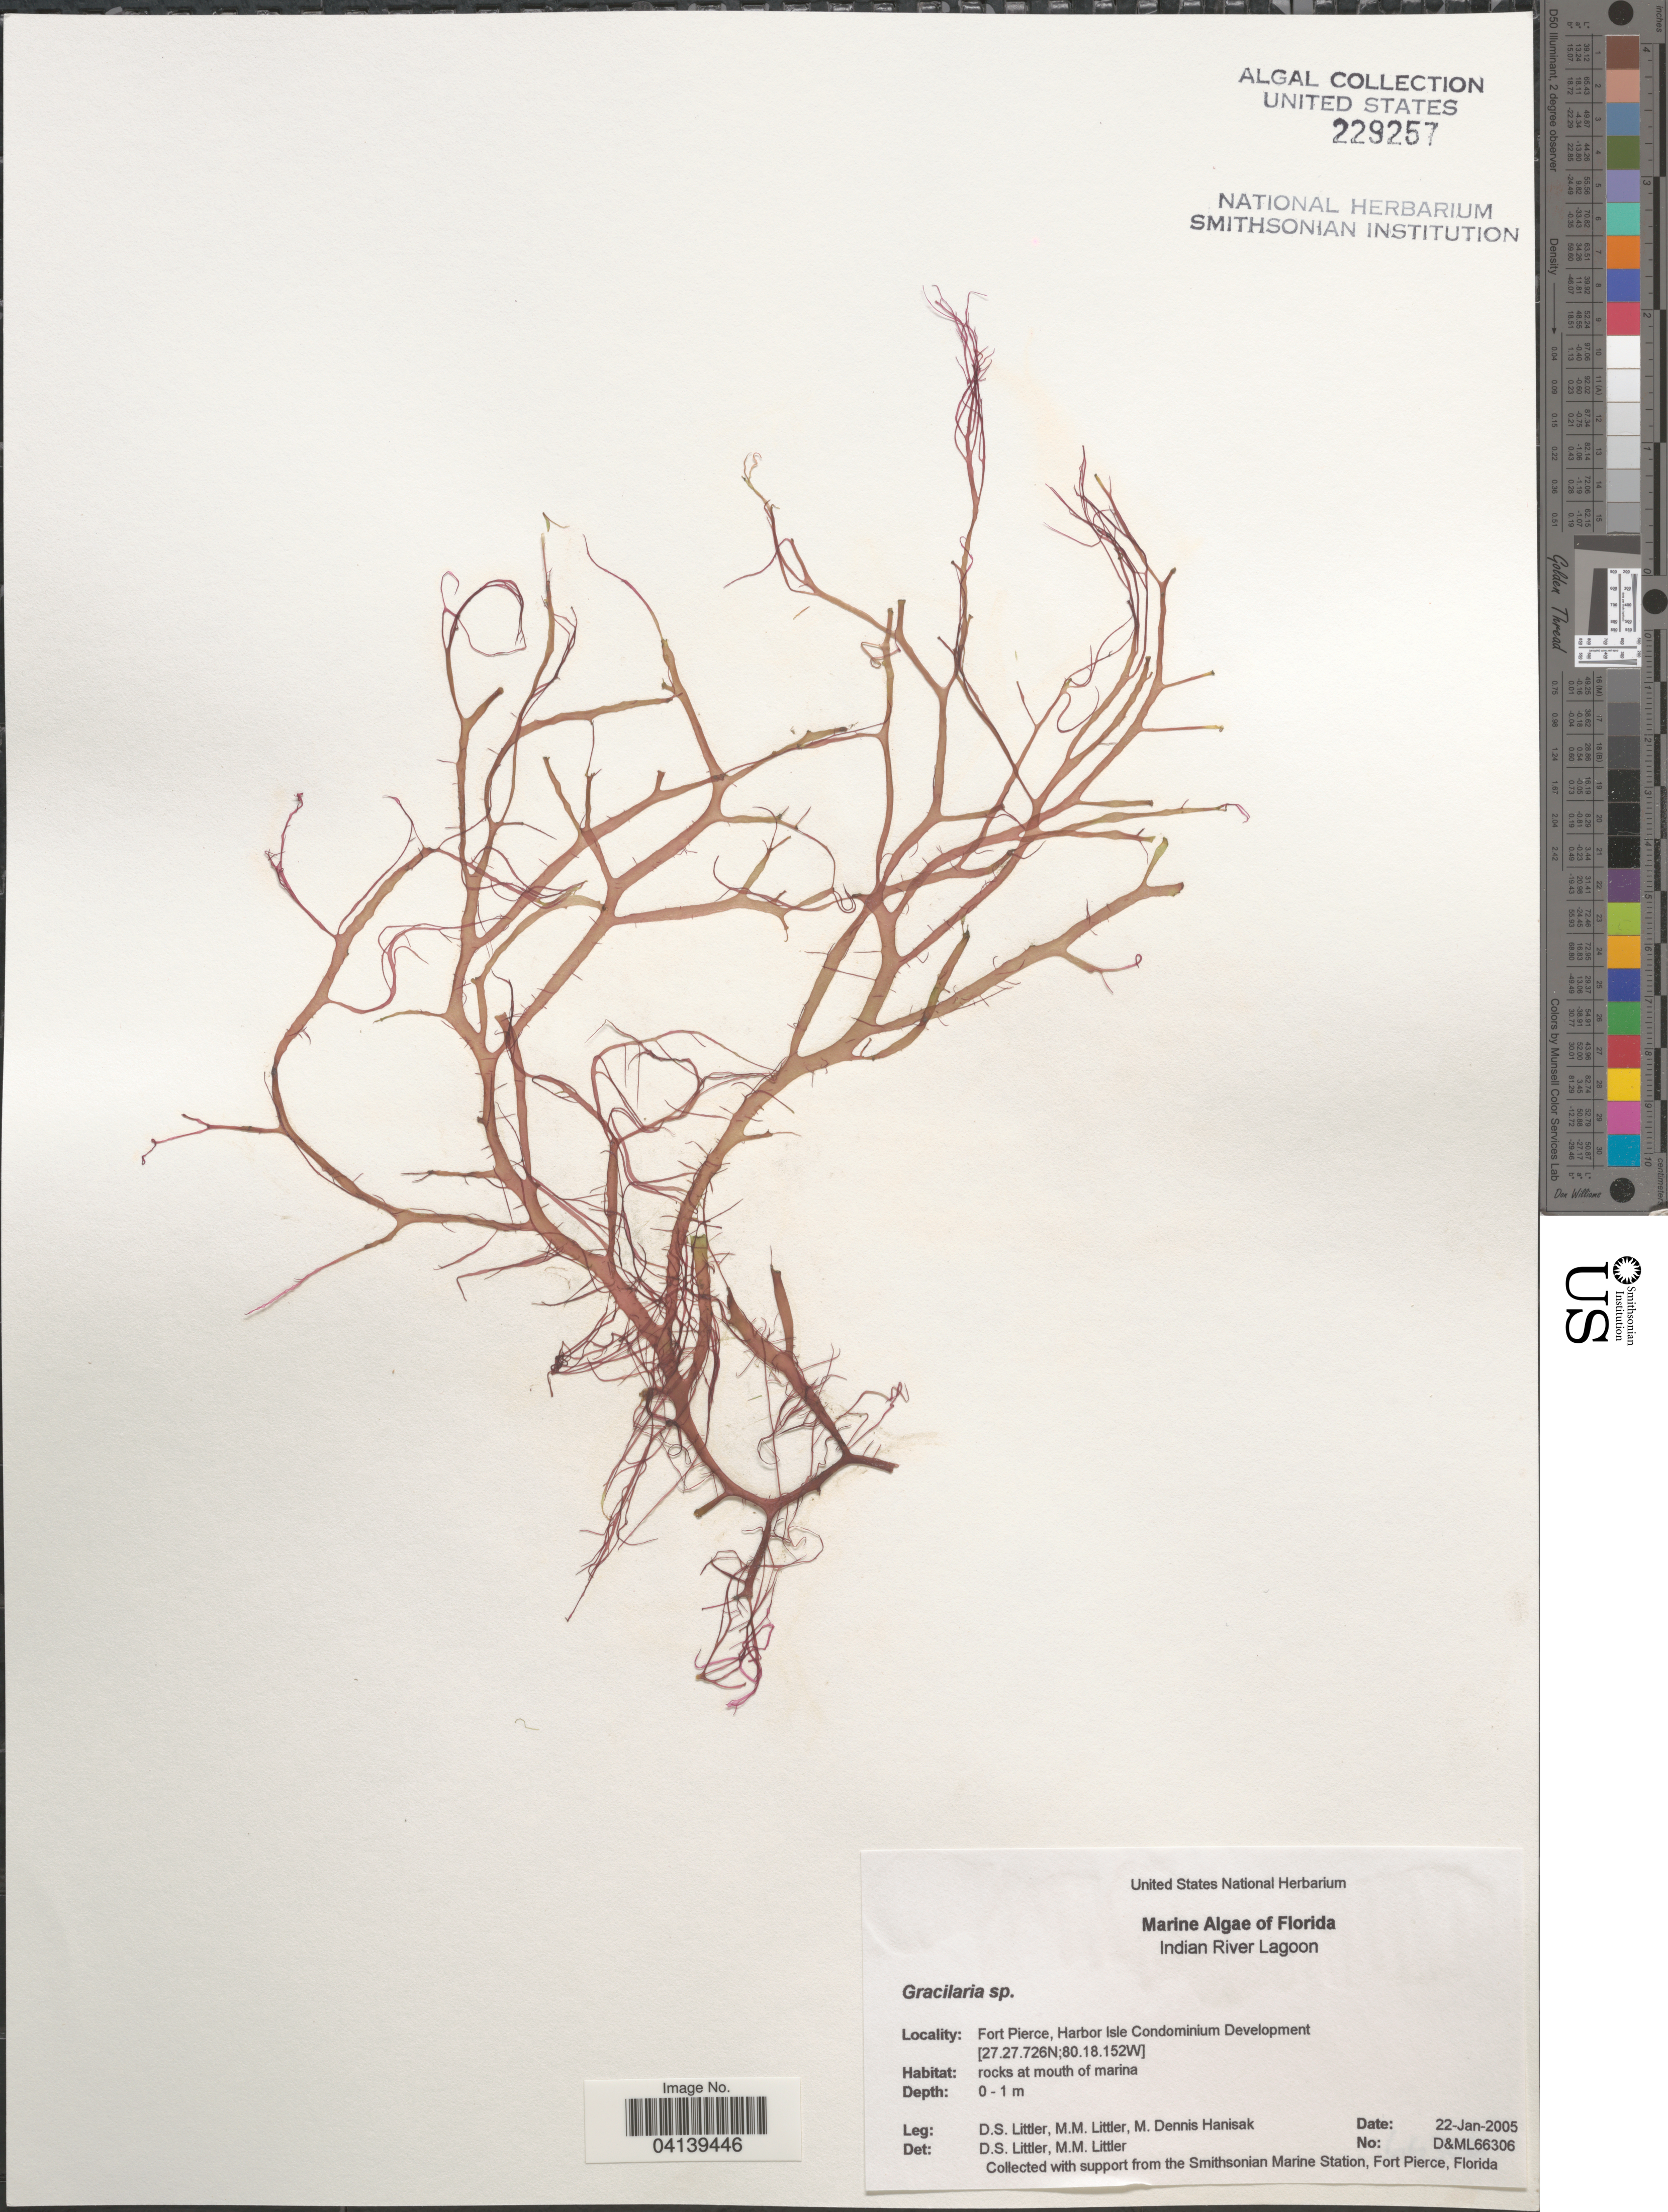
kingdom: Plantae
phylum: Rhodophyta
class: Florideophyceae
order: Gracilariales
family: Gracilariaceae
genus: Gracilaria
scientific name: Gracilaria sp.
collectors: D. S. Littler & M. Hanisak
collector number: D&ML66306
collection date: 2005-01-22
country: United States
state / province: Florida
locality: Indian River Lagoon. Fort Pierce, Harbor Isle Condominium Development.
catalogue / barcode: US 229257